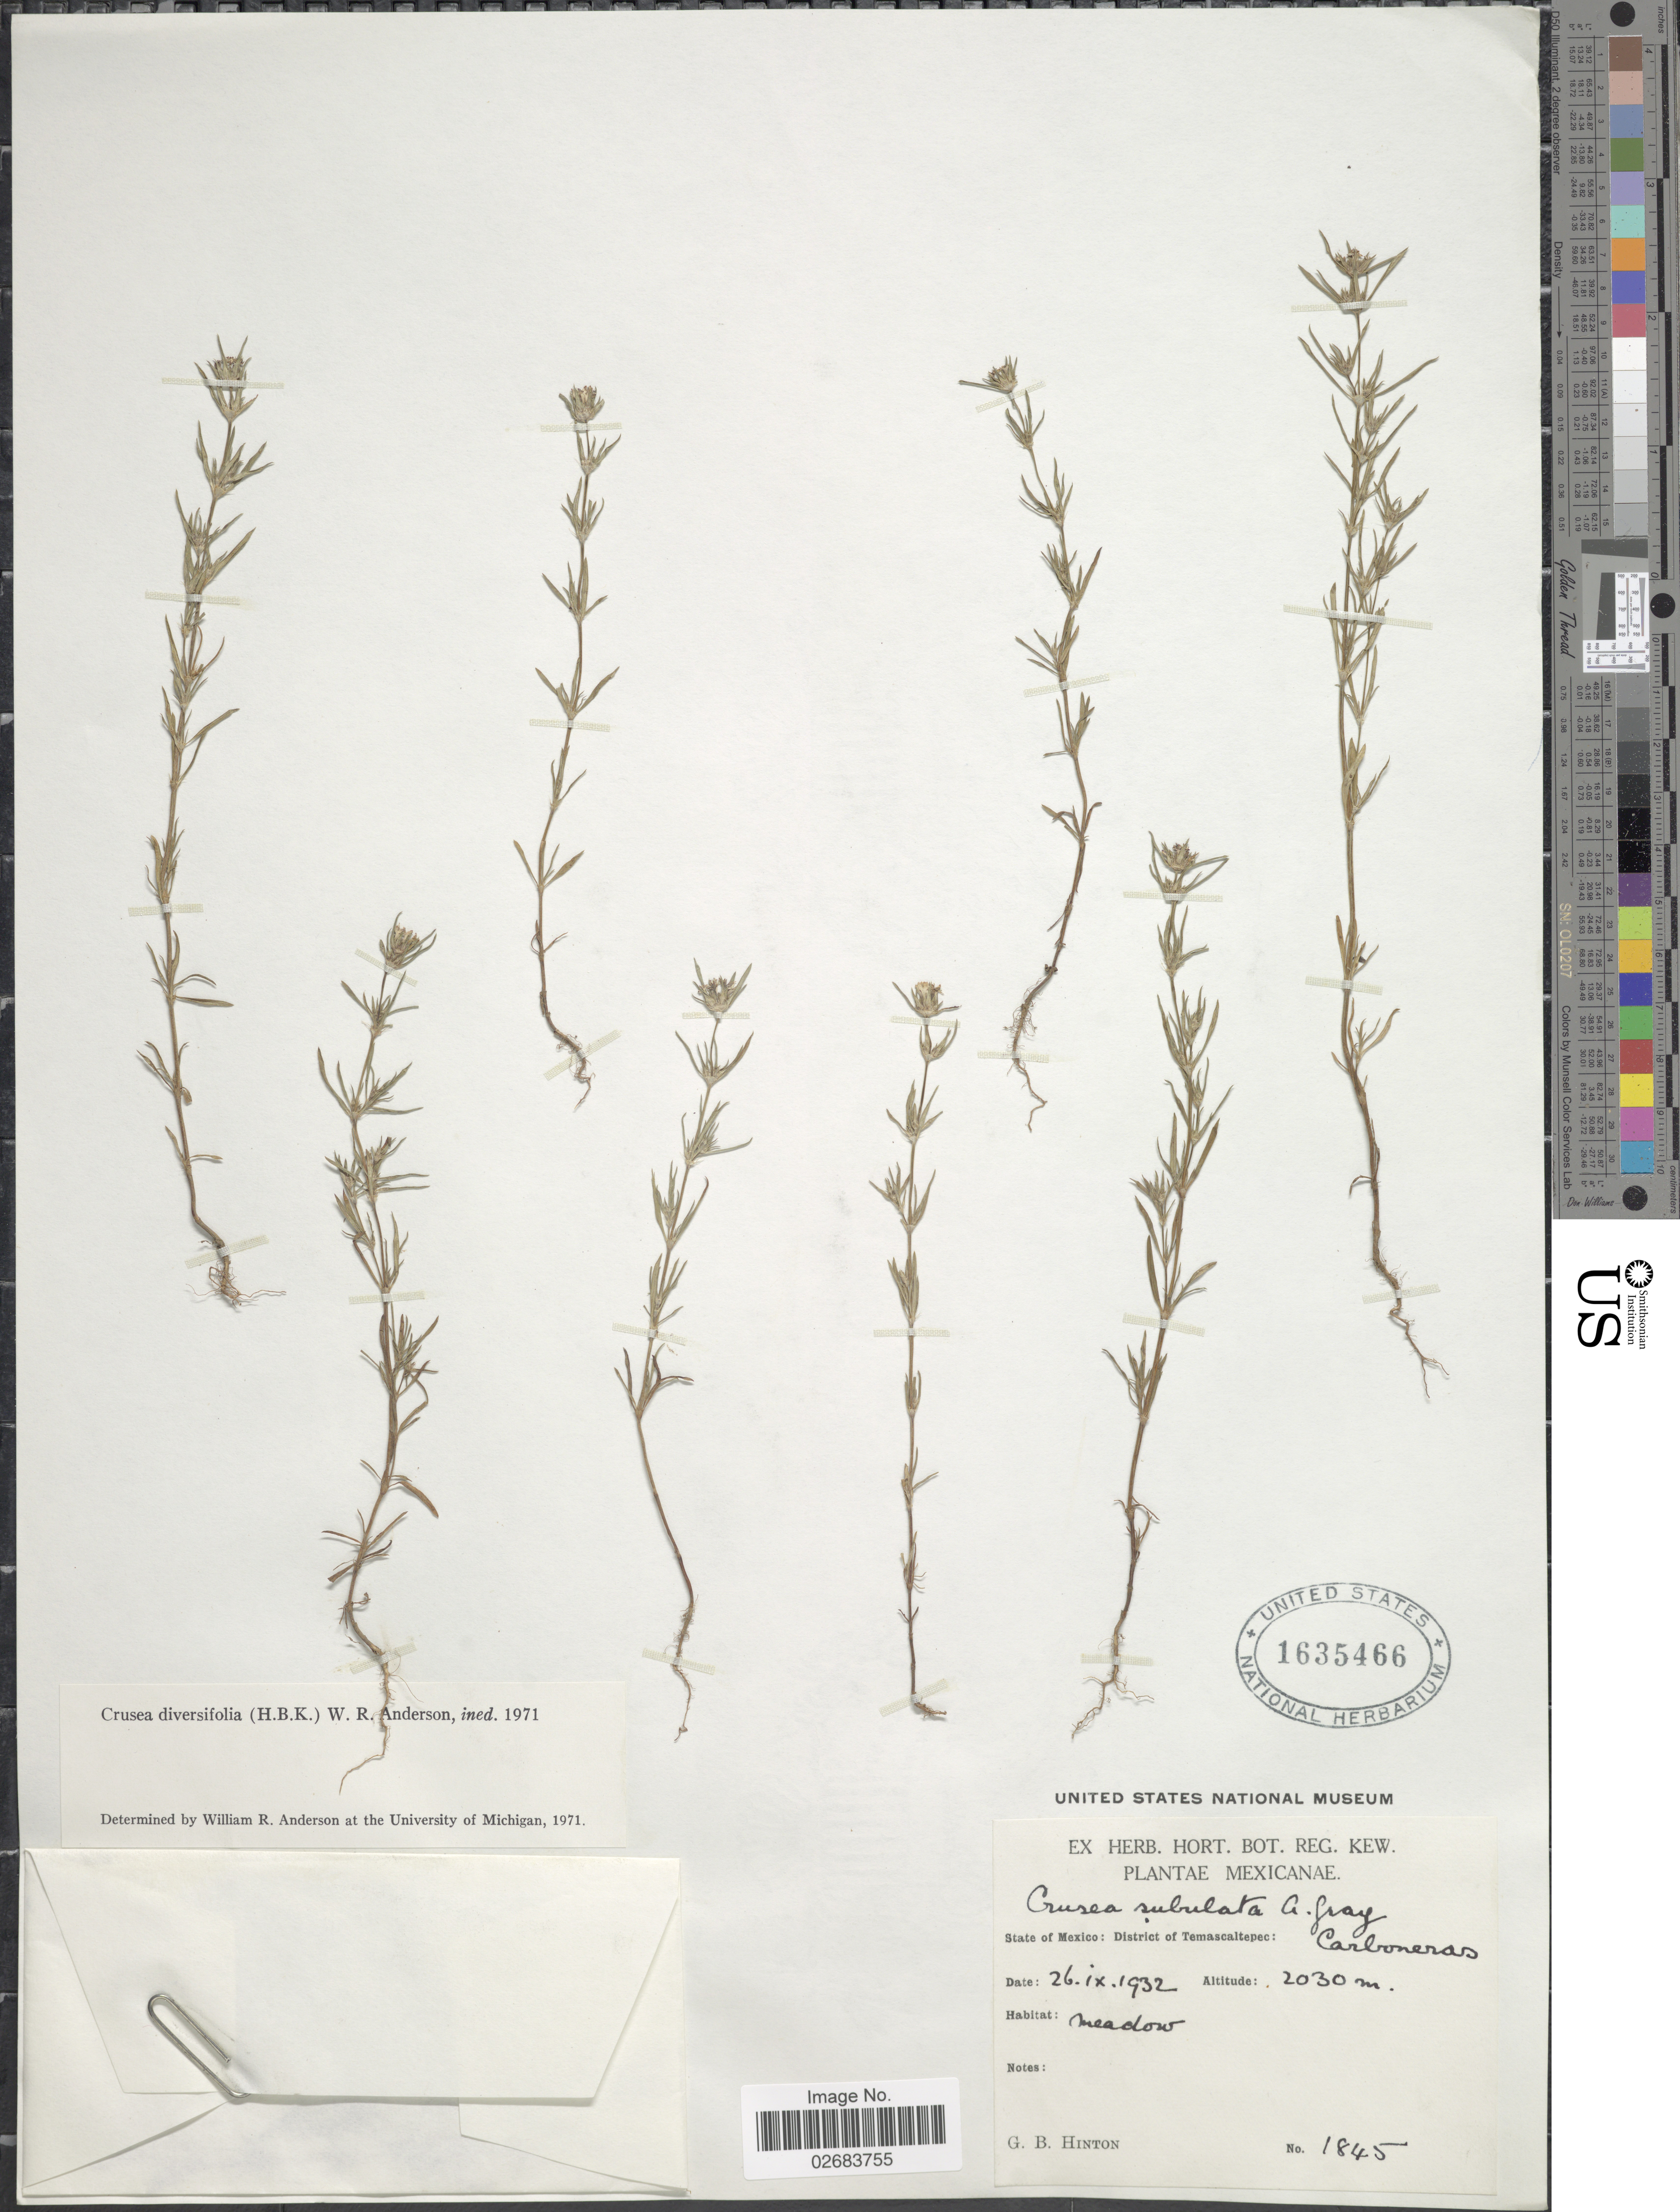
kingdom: Plantae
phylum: Tracheophyta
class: Magnoliopsida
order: Gentianales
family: Rubiaceae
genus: Crusea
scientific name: Crusea diversifolia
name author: (Kunth) W.R. Anderson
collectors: G. B. Hinton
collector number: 1845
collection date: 1932-09-26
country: Mexico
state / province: México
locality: District of Temascaltepec: Carboneras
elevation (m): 2030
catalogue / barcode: US 1635466